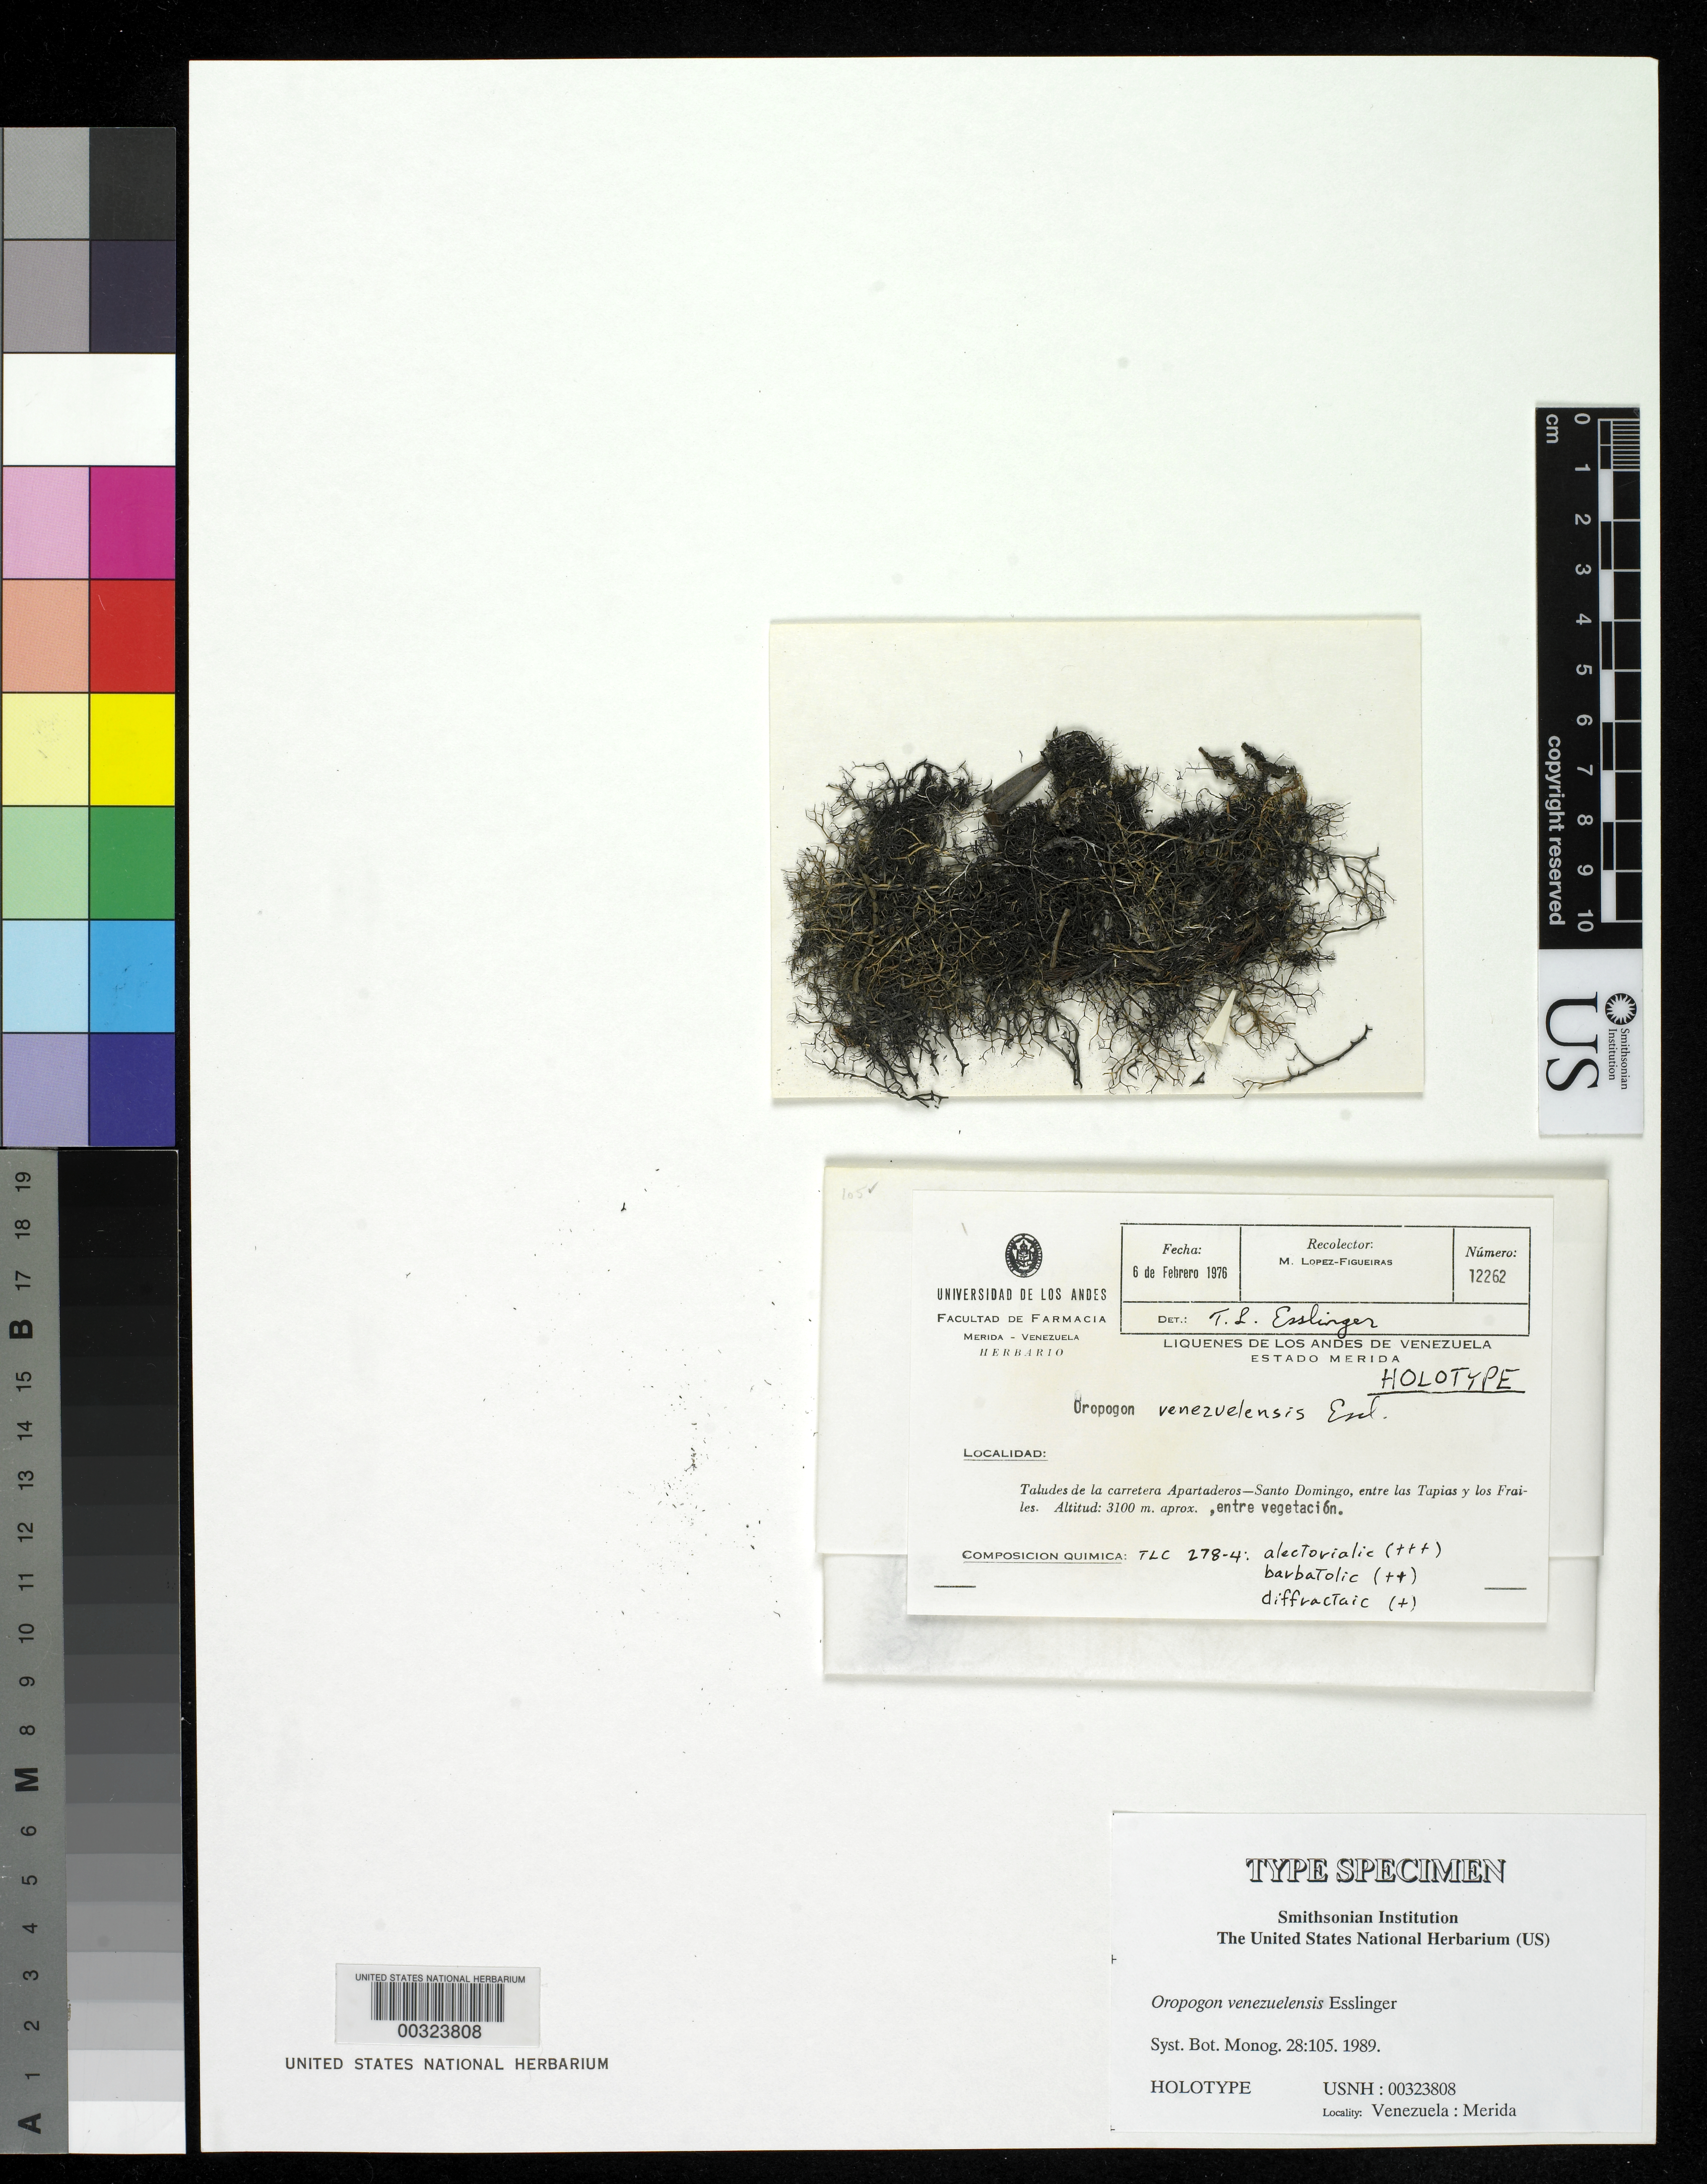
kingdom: Fungi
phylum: Ascomycota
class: Lecanoromycetes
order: Lecanorales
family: Parmeliaceae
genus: Oropogon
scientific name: Oropogon venezuelensis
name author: Essl.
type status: Holotype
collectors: M. López Figueiras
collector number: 12262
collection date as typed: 06 Feb 1976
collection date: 1976-02-06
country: Venezuela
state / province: Mérida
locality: Slope of Apartaderos-Santo Domingo Highway, between Las Tapias and Los Frailes.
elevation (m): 3100